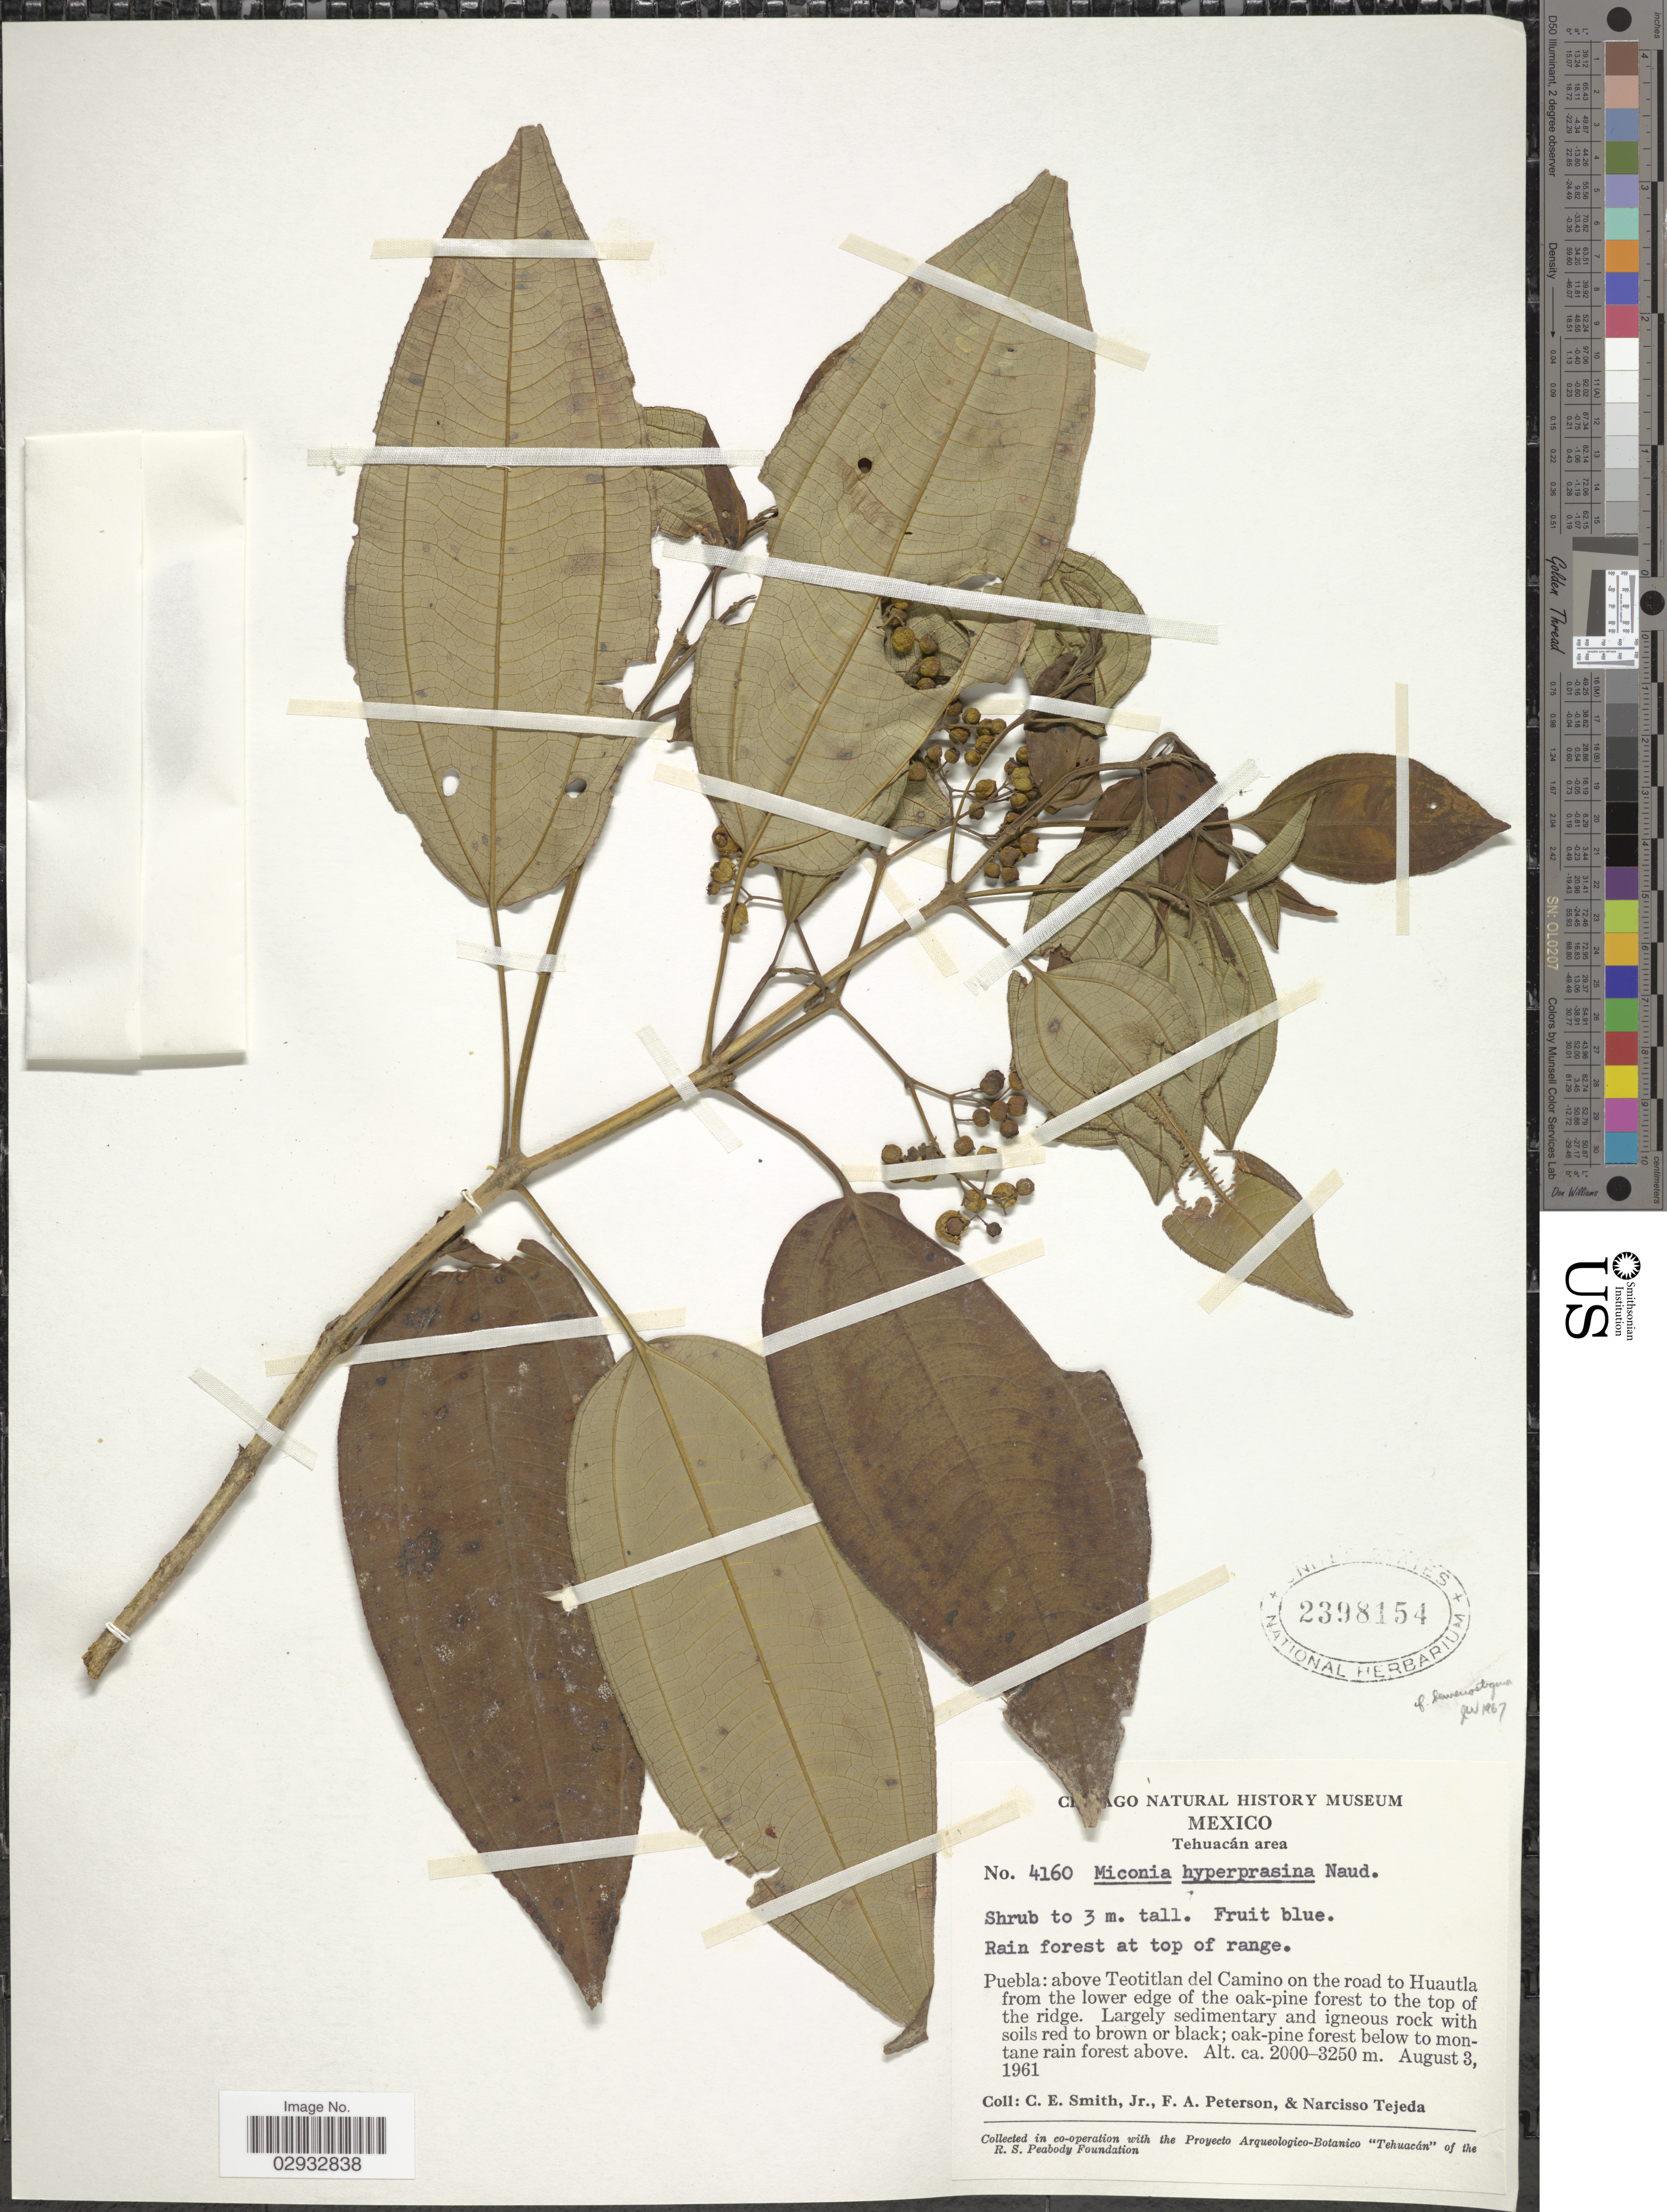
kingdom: Plantae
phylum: Tracheophyta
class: Magnoliopsida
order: Myrtales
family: Melastomataceae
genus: Miconia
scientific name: Miconia hemenostigma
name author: Naudin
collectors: C. E. Smith Jr., F. A. Peterson & N. Tejeda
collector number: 4160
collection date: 1961-08-03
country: Mexico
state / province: Puebla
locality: Tehuacán area. Above Teotillan del Camino on the road to Huautla.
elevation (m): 2000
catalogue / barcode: US 2398154